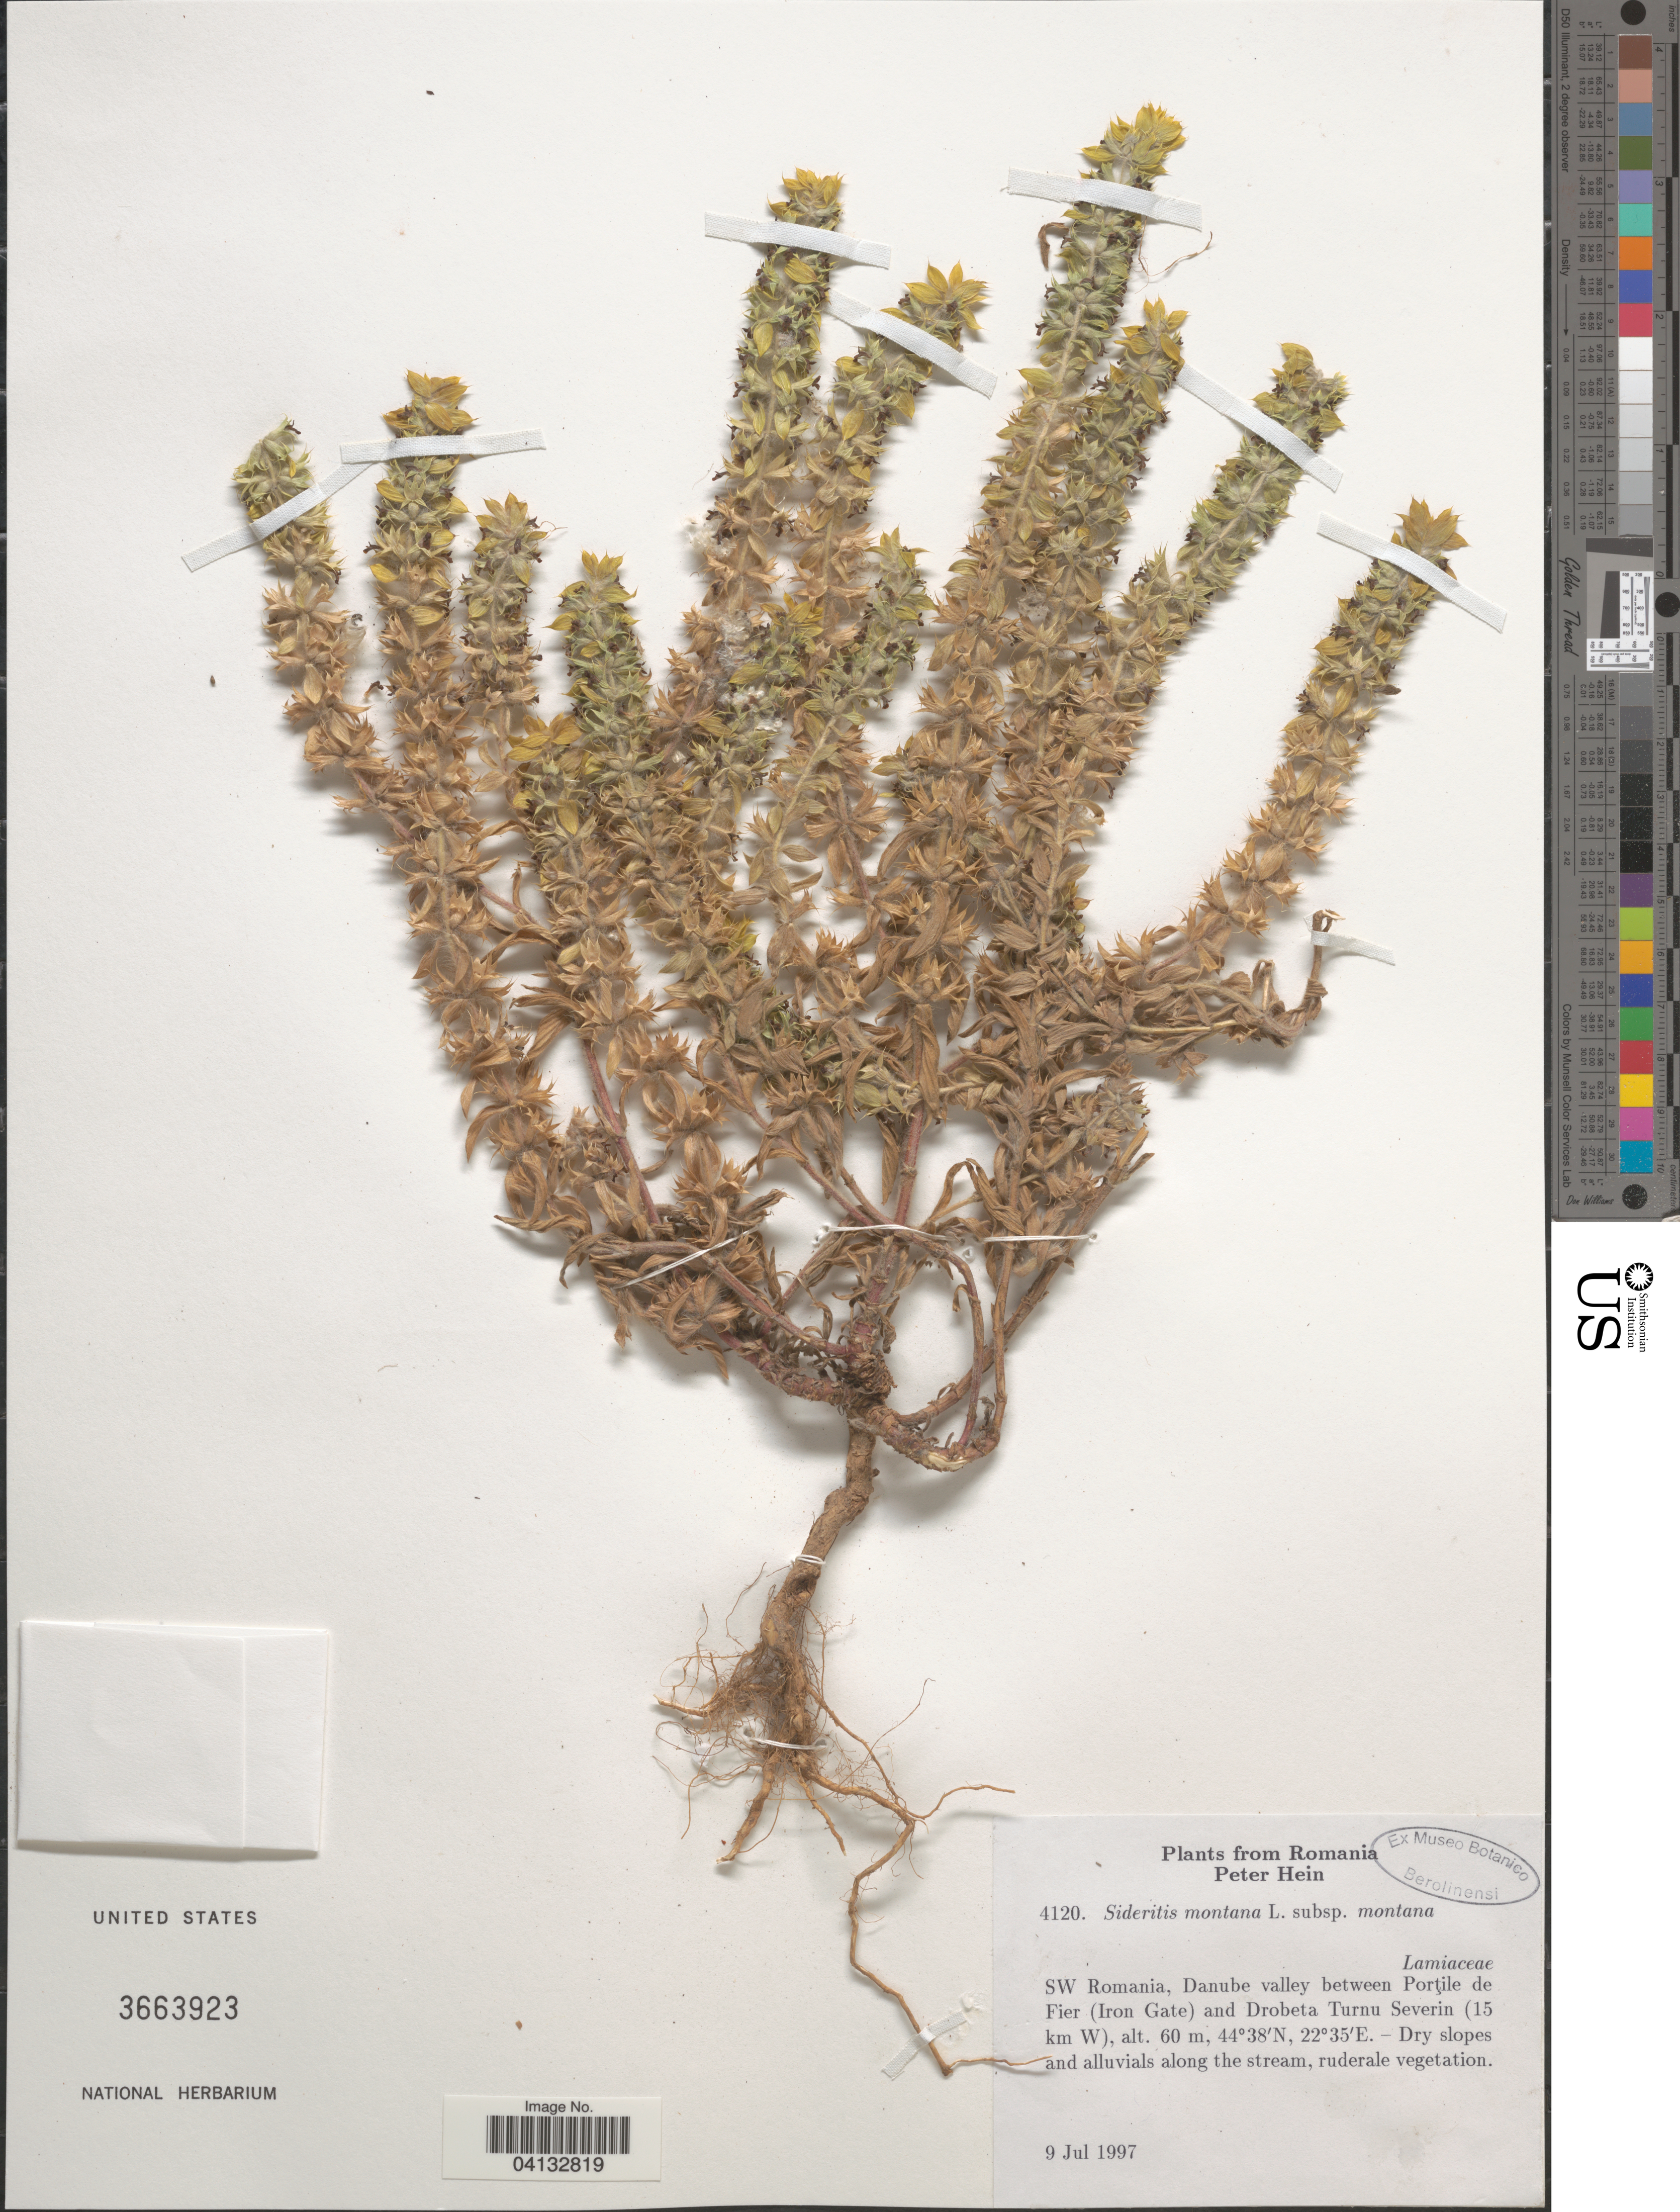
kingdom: Plantae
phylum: Tracheophyta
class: Magnoliopsida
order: Lamiales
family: Lamiaceae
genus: Sideritis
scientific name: Sideritis montana subsp. montana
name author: L.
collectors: P. Hein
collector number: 4120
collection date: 1997-07-09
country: Romania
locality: SW Romania, Danube valley between Portile de Fier (Iron Gate) and Drobeta Turnu Severin (15 km W).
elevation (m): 60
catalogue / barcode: US 3663923